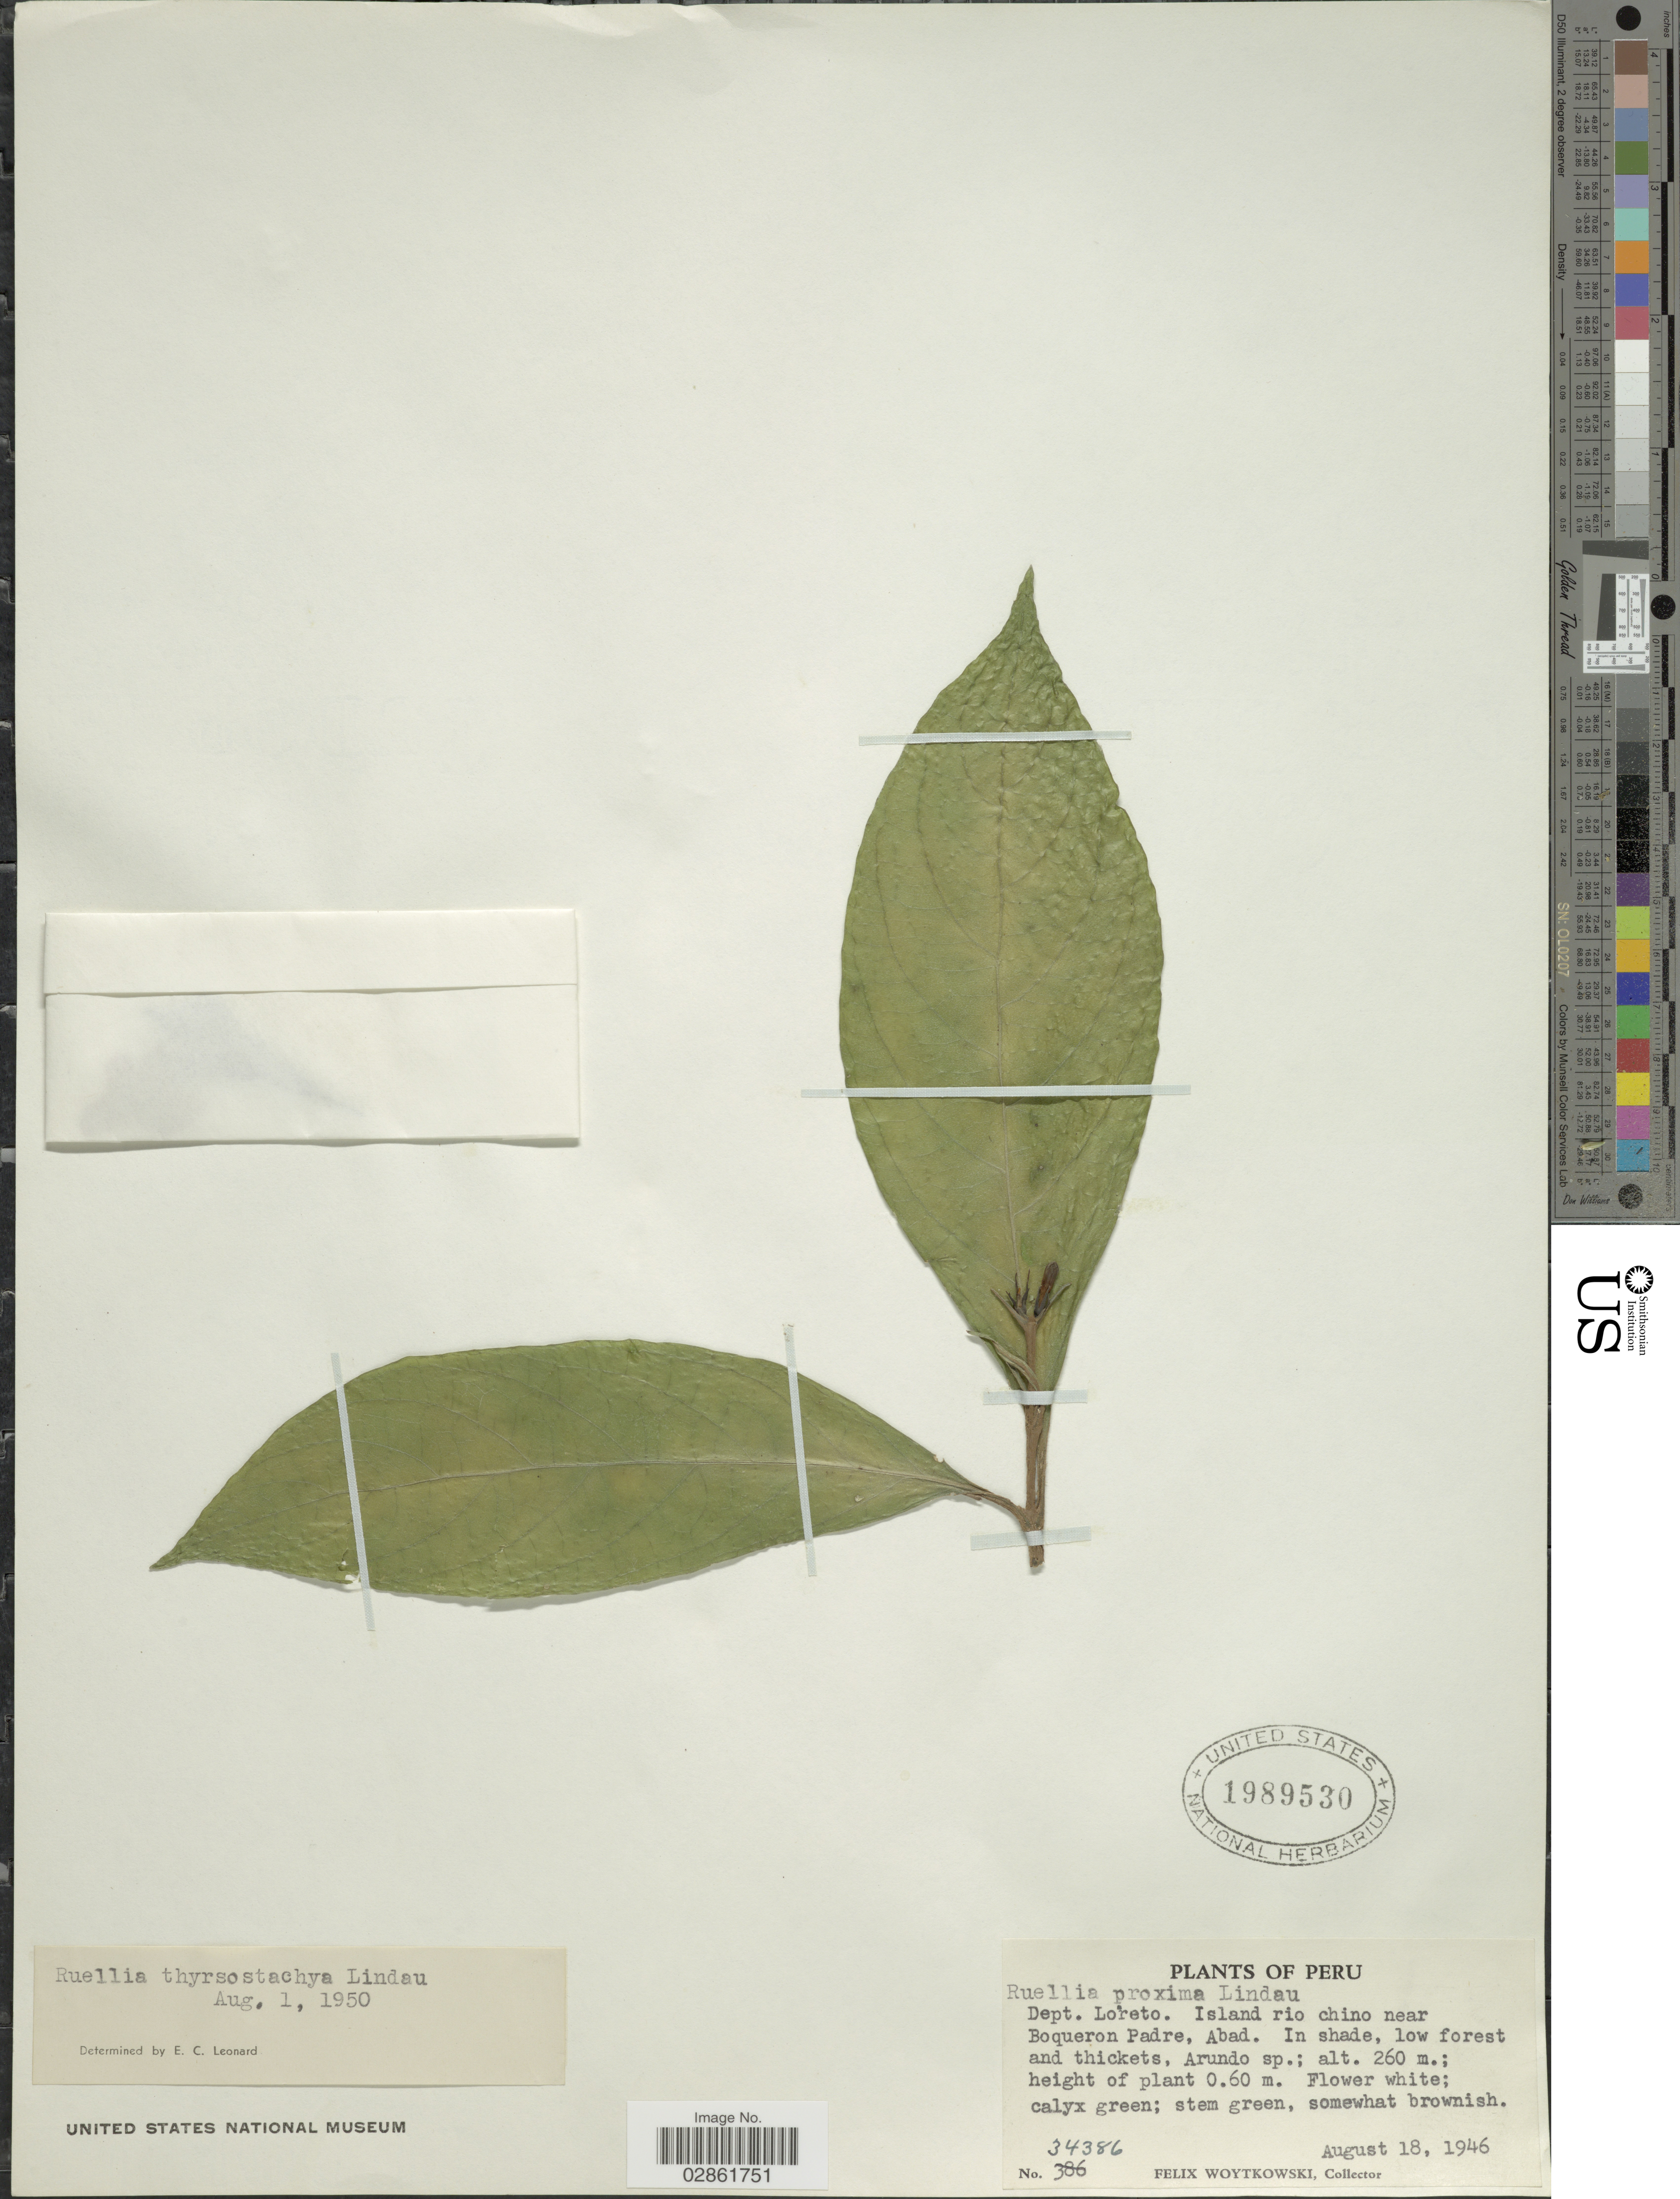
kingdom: Plantae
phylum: Tracheophyta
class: Magnoliopsida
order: Lamiales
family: Acanthaceae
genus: Ruellia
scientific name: Ruellia proxima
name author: Lindau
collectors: F. Woytkowski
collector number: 34386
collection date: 1946-08-18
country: Peru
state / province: Loreto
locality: Dept. Loreto. Island rio chino near Boqueron Padre, Abad.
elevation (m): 260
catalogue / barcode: US 1989530